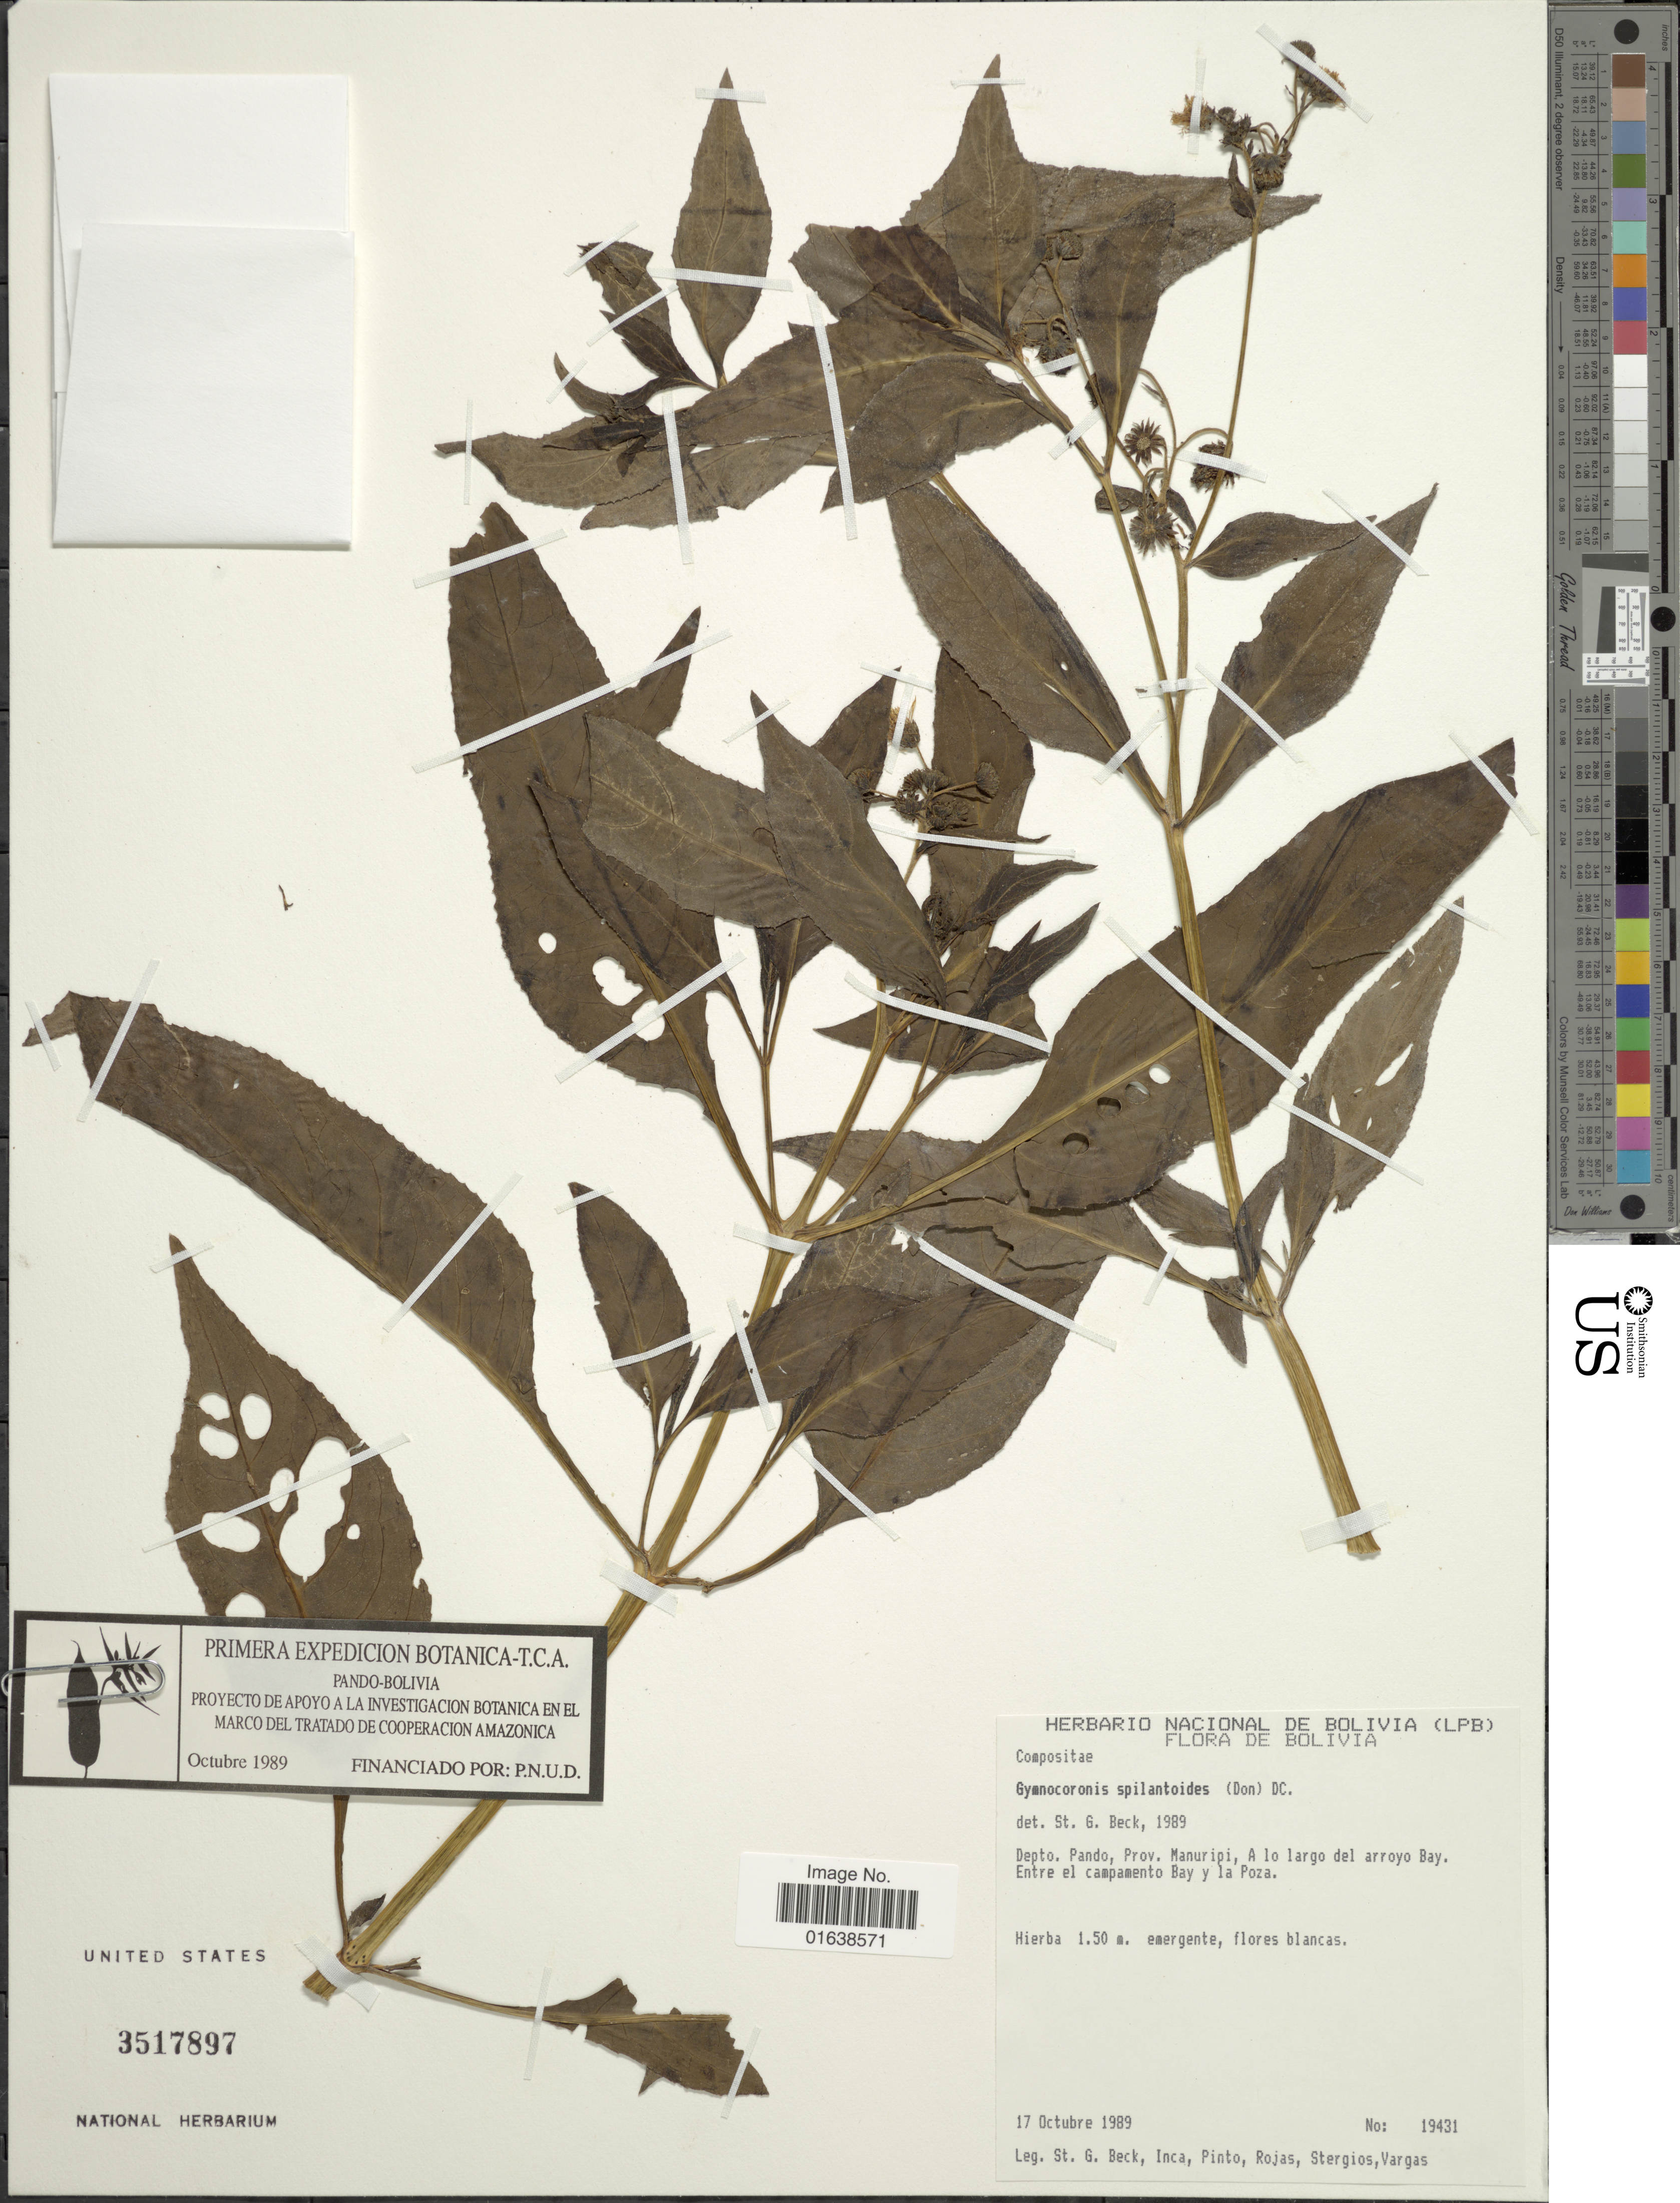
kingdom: Plantae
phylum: Tracheophyta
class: Magnoliopsida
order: Asterales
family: Asteraceae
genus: Gymnocoronis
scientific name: Gymnocoronis spilanthoides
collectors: S. G. Beck, -. Inca, Pinto, --, Rojas, -- & et al.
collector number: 19431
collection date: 1989-10-17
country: Bolivia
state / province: Pando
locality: Depto. Pando, Prov. Manuripi, A lo largo del arroyo Bay. Entre el campamento Bay y la Poza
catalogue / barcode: US 3517897